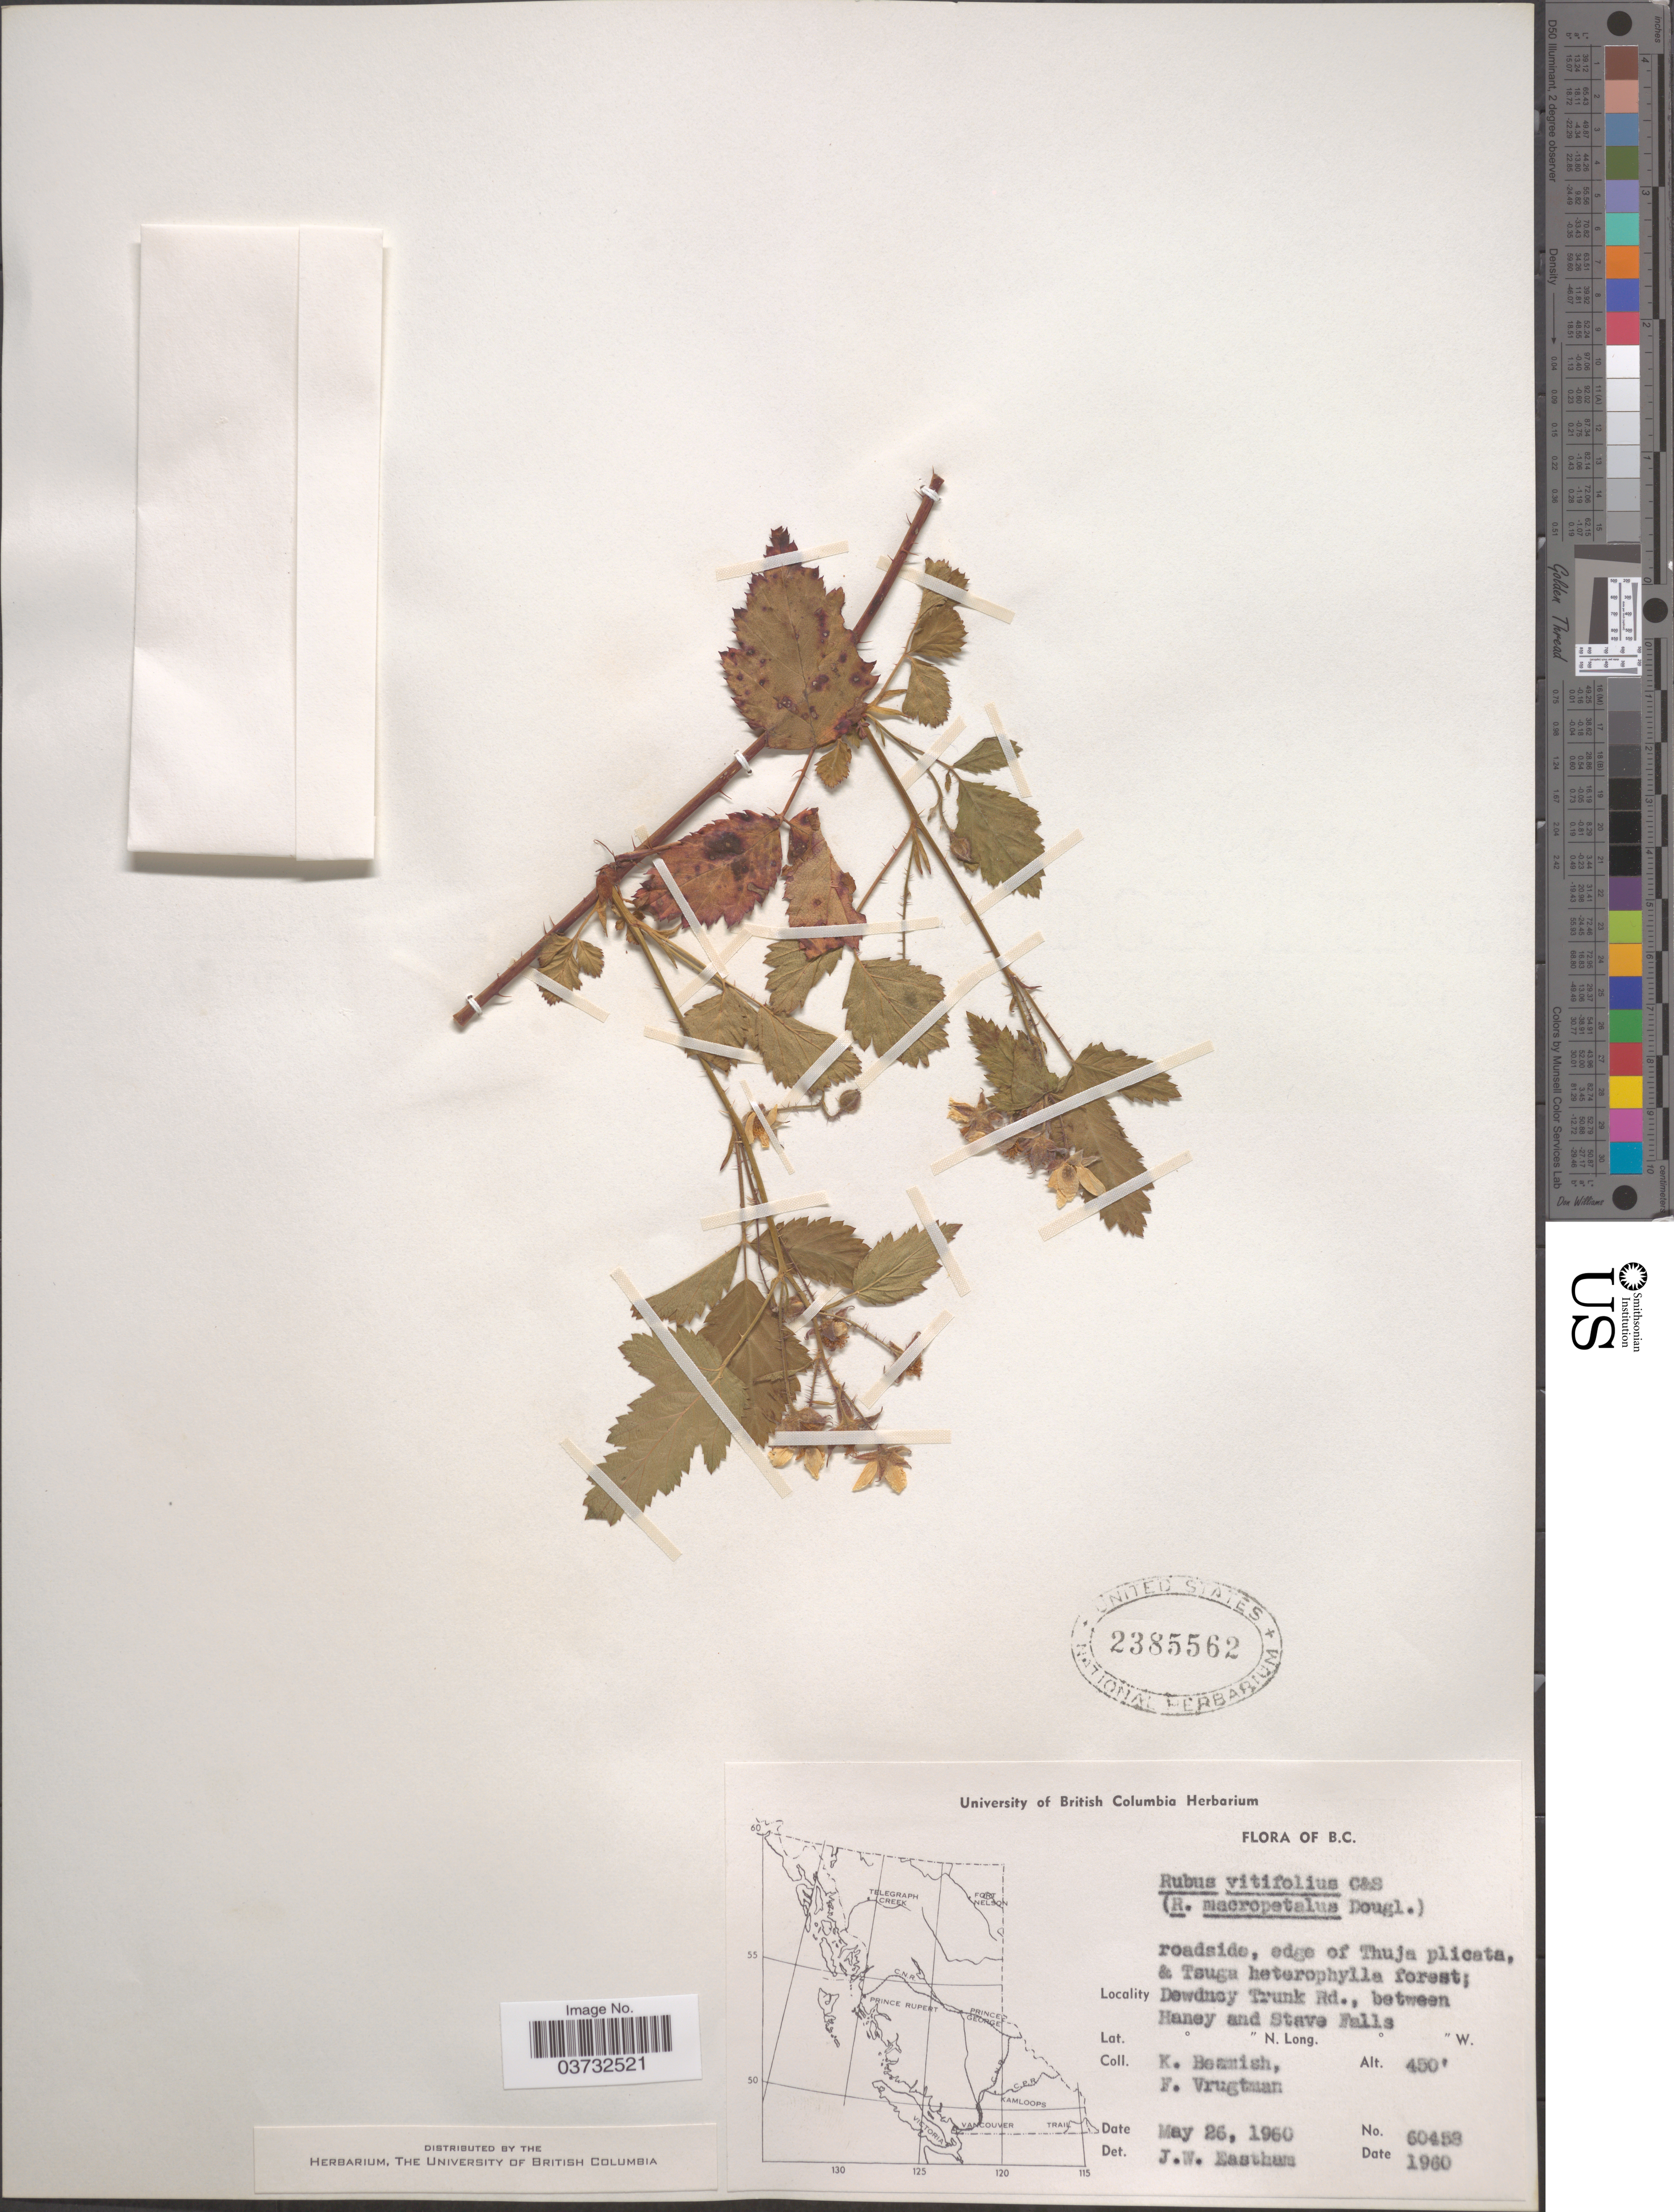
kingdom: Plantae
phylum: Tracheophyta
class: Magnoliopsida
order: Rosales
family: Rosaceae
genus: Rubus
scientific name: Rubus vitifolius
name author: Cham. & Schltdl.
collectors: K. Beamish & F. Vrugtman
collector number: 60458*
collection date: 1960-05-26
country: Canada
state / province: British Columbia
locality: Dewdney Trunk Rd., between Haney and Stave Falls.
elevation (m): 137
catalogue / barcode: US 2385562